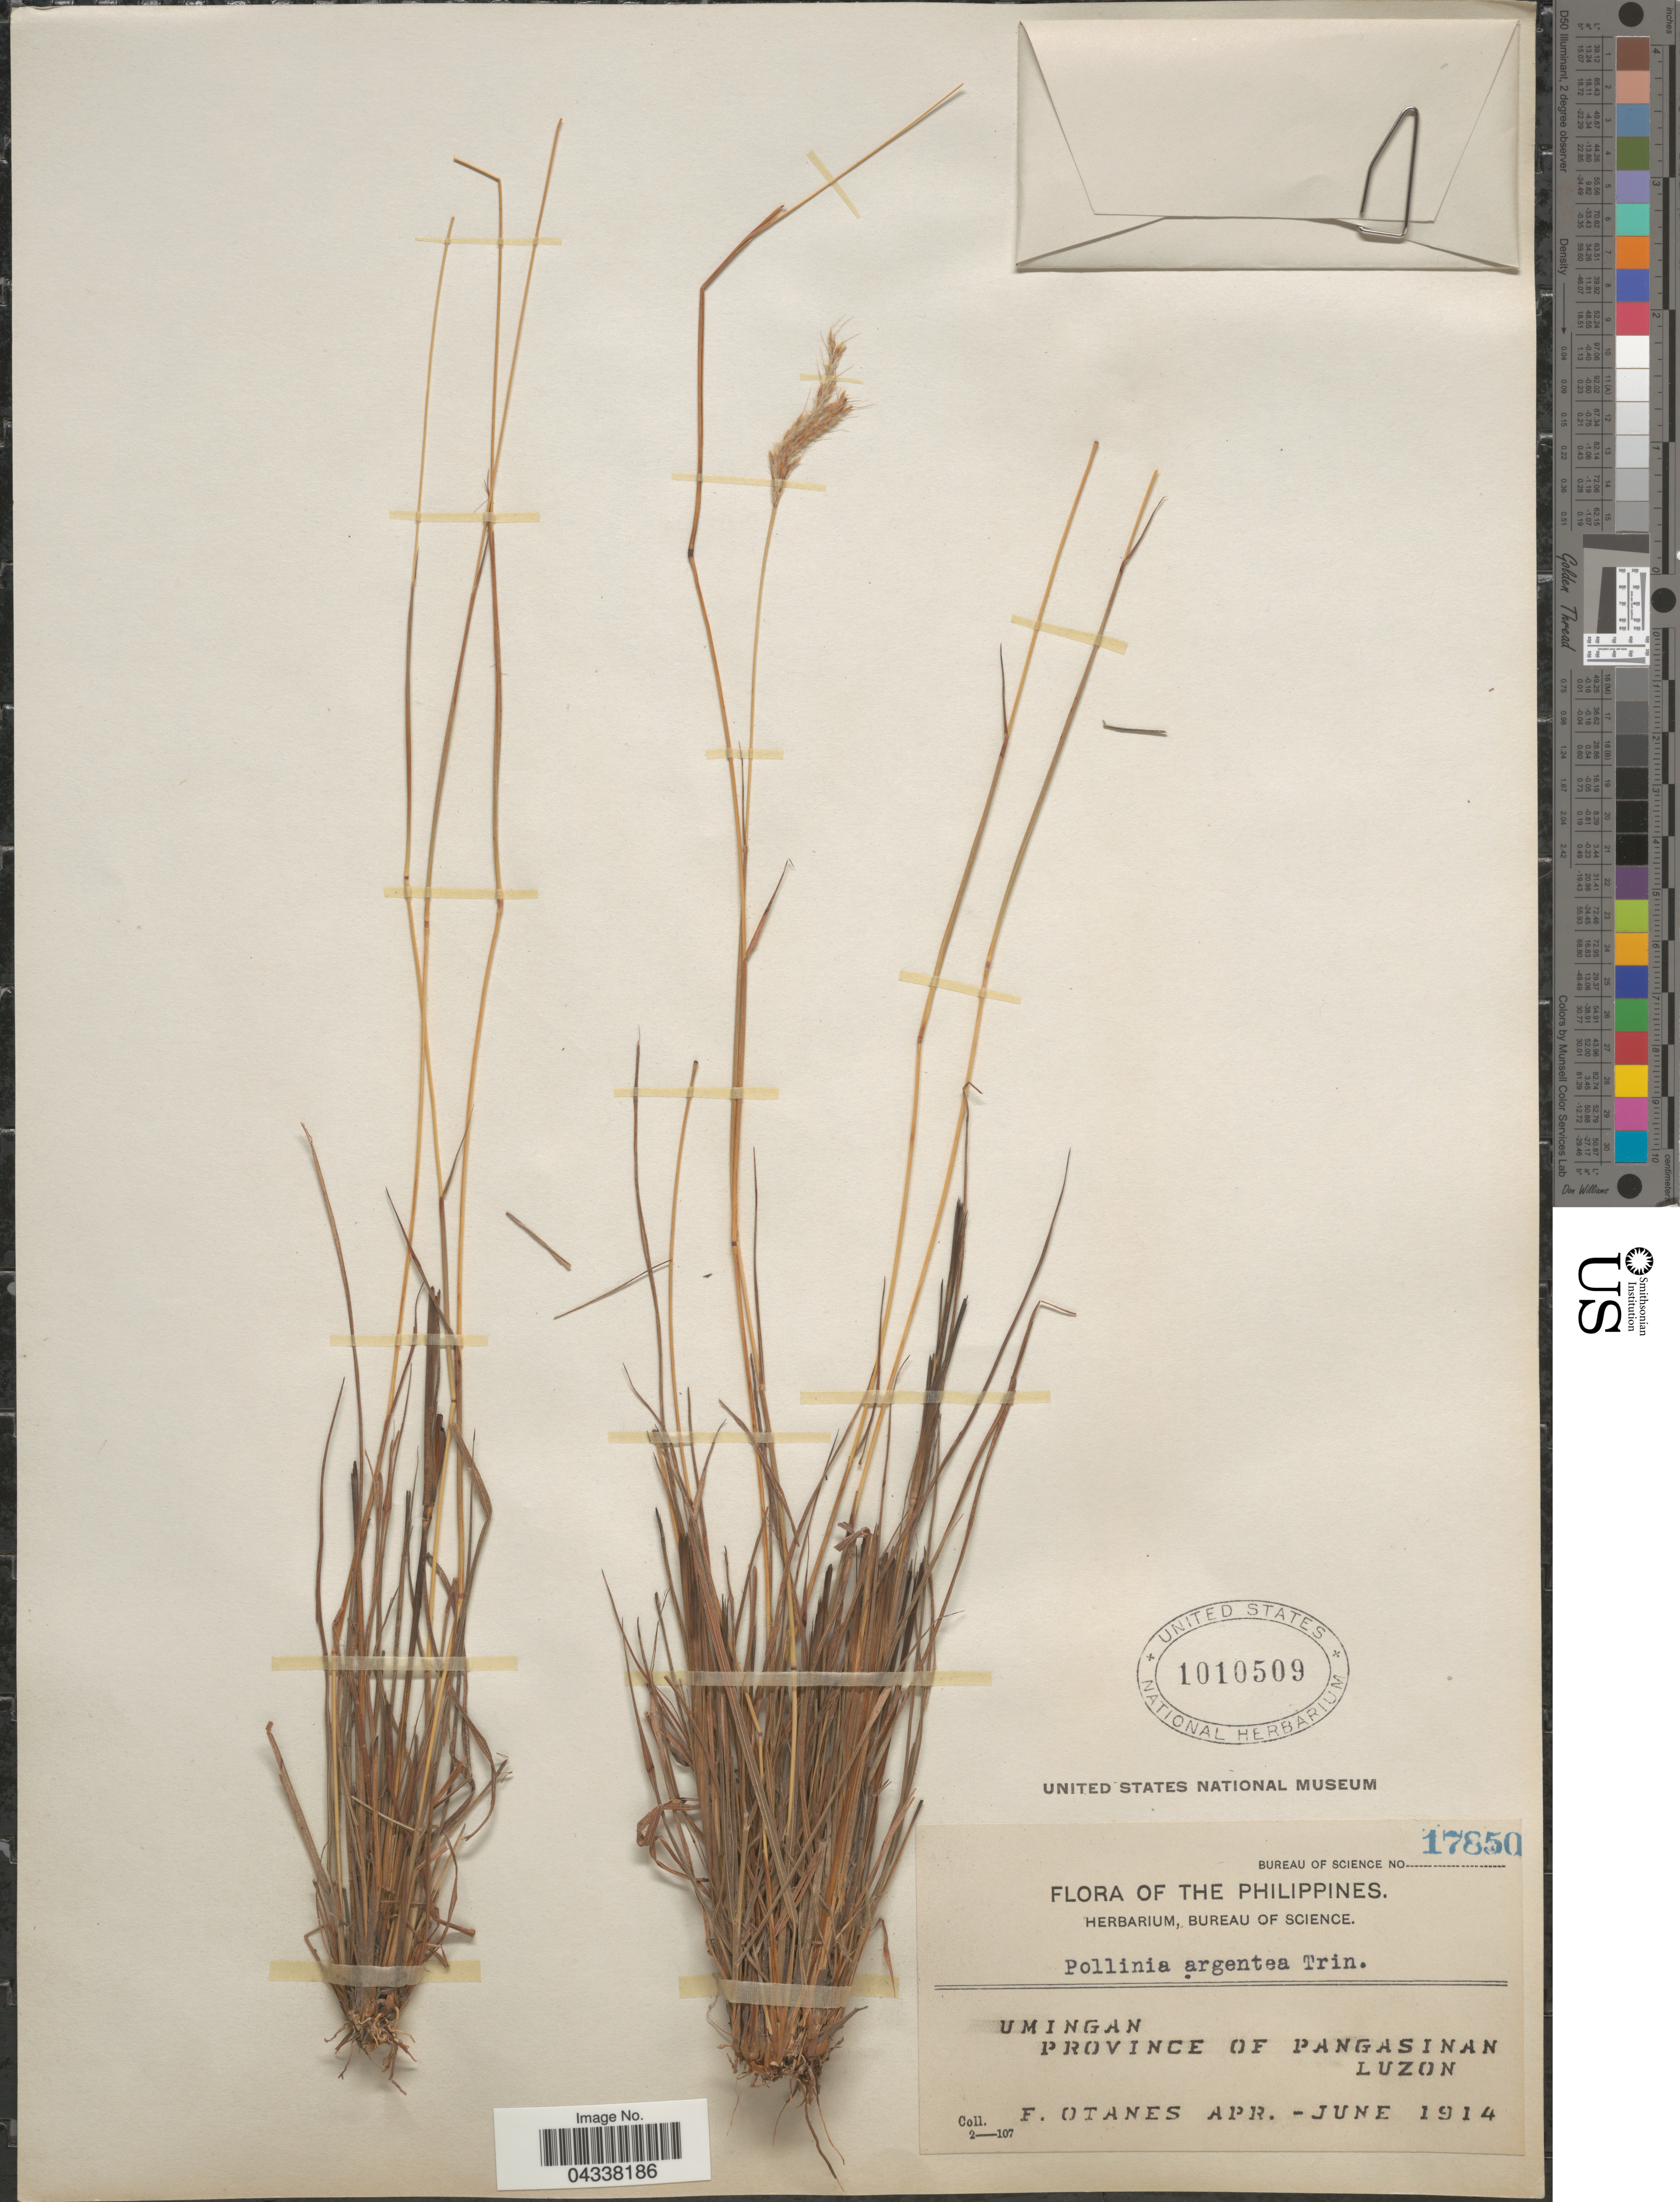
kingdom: Plantae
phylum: Tracheophyta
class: Liliopsida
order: Poales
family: Poaceae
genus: Pseudopogonatherum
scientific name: Pseudopogonatherum trispicatum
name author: (Schult.) Ohwi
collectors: F. Q. Otanes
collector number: Bureau of Science 17850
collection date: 1914-04/1914-06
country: Philippines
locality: Umingan. Province of Pangasinan. Luzon.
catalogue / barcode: US 1010509